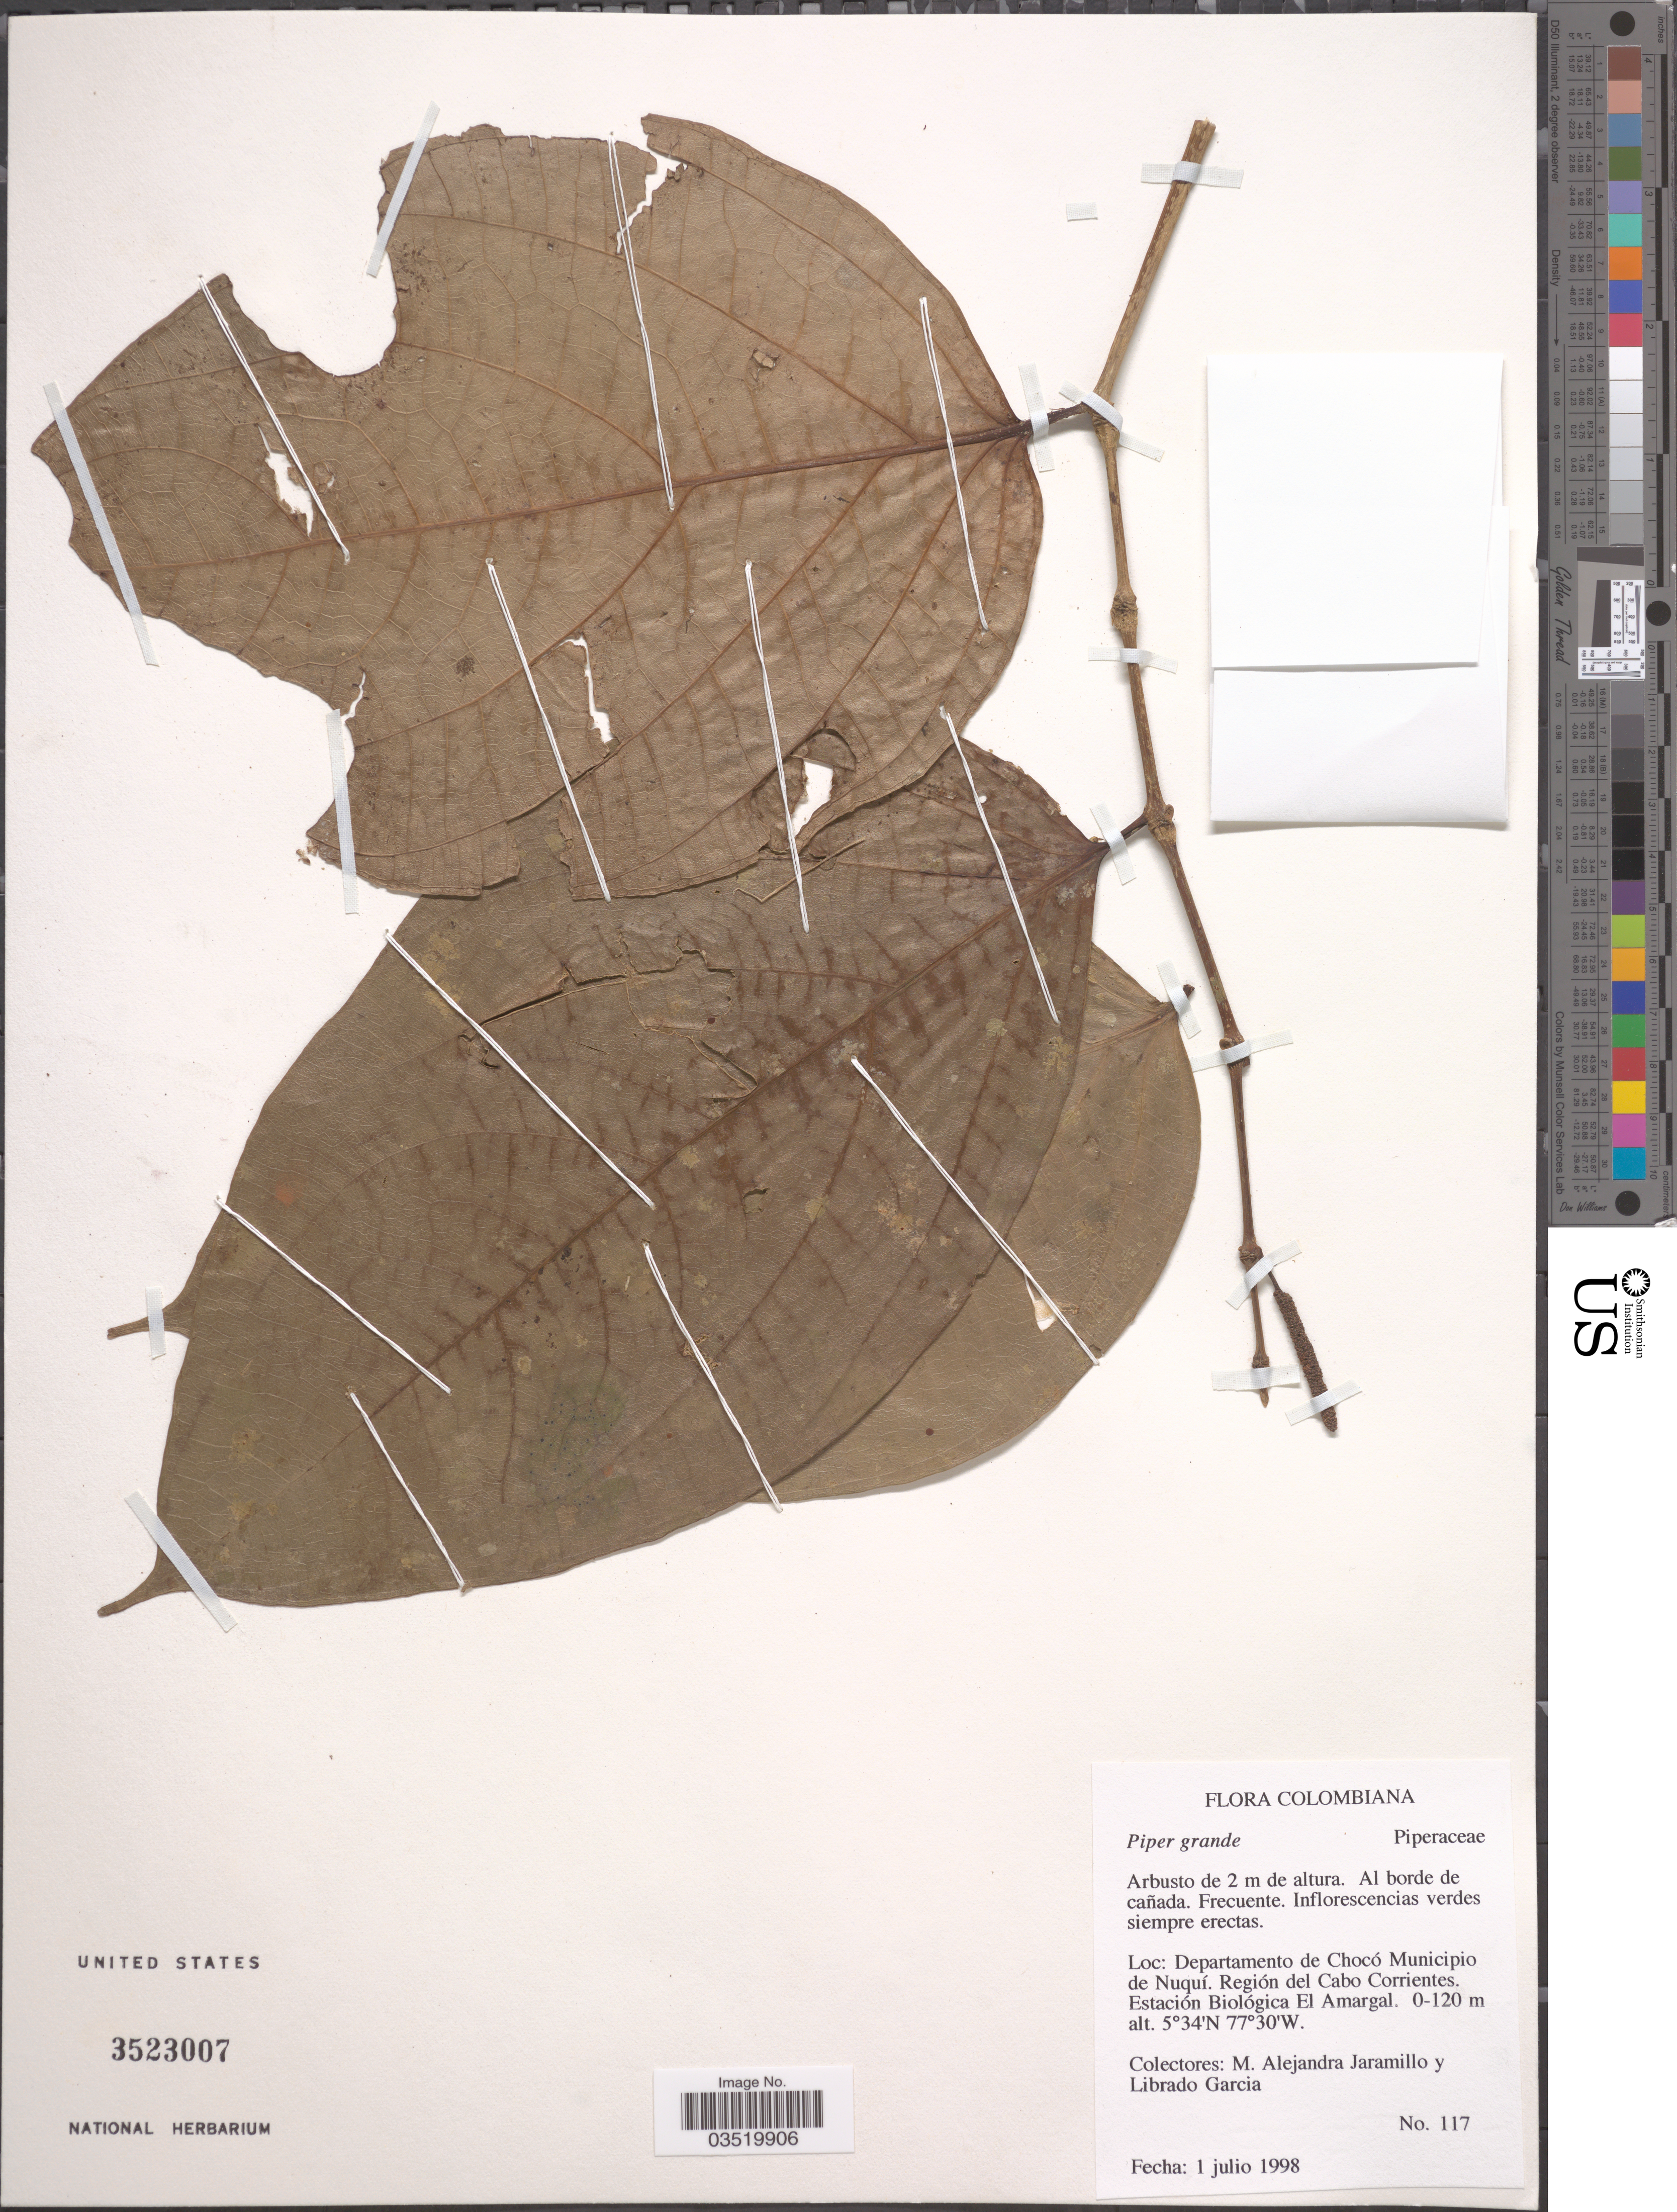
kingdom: Plantae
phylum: Tracheophyta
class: Magnoliopsida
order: Piperales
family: Piperaceae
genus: Piper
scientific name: Piper grande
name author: Vahl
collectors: M. A. Jaramillo & L. Garcia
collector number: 117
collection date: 1998-07-01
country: Colombia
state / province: Chocó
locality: Departamento de Chocó Municipio de Niquí. Región del Cabo Corrientes. Estación Biológica El Amargal.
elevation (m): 0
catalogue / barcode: US 3523007